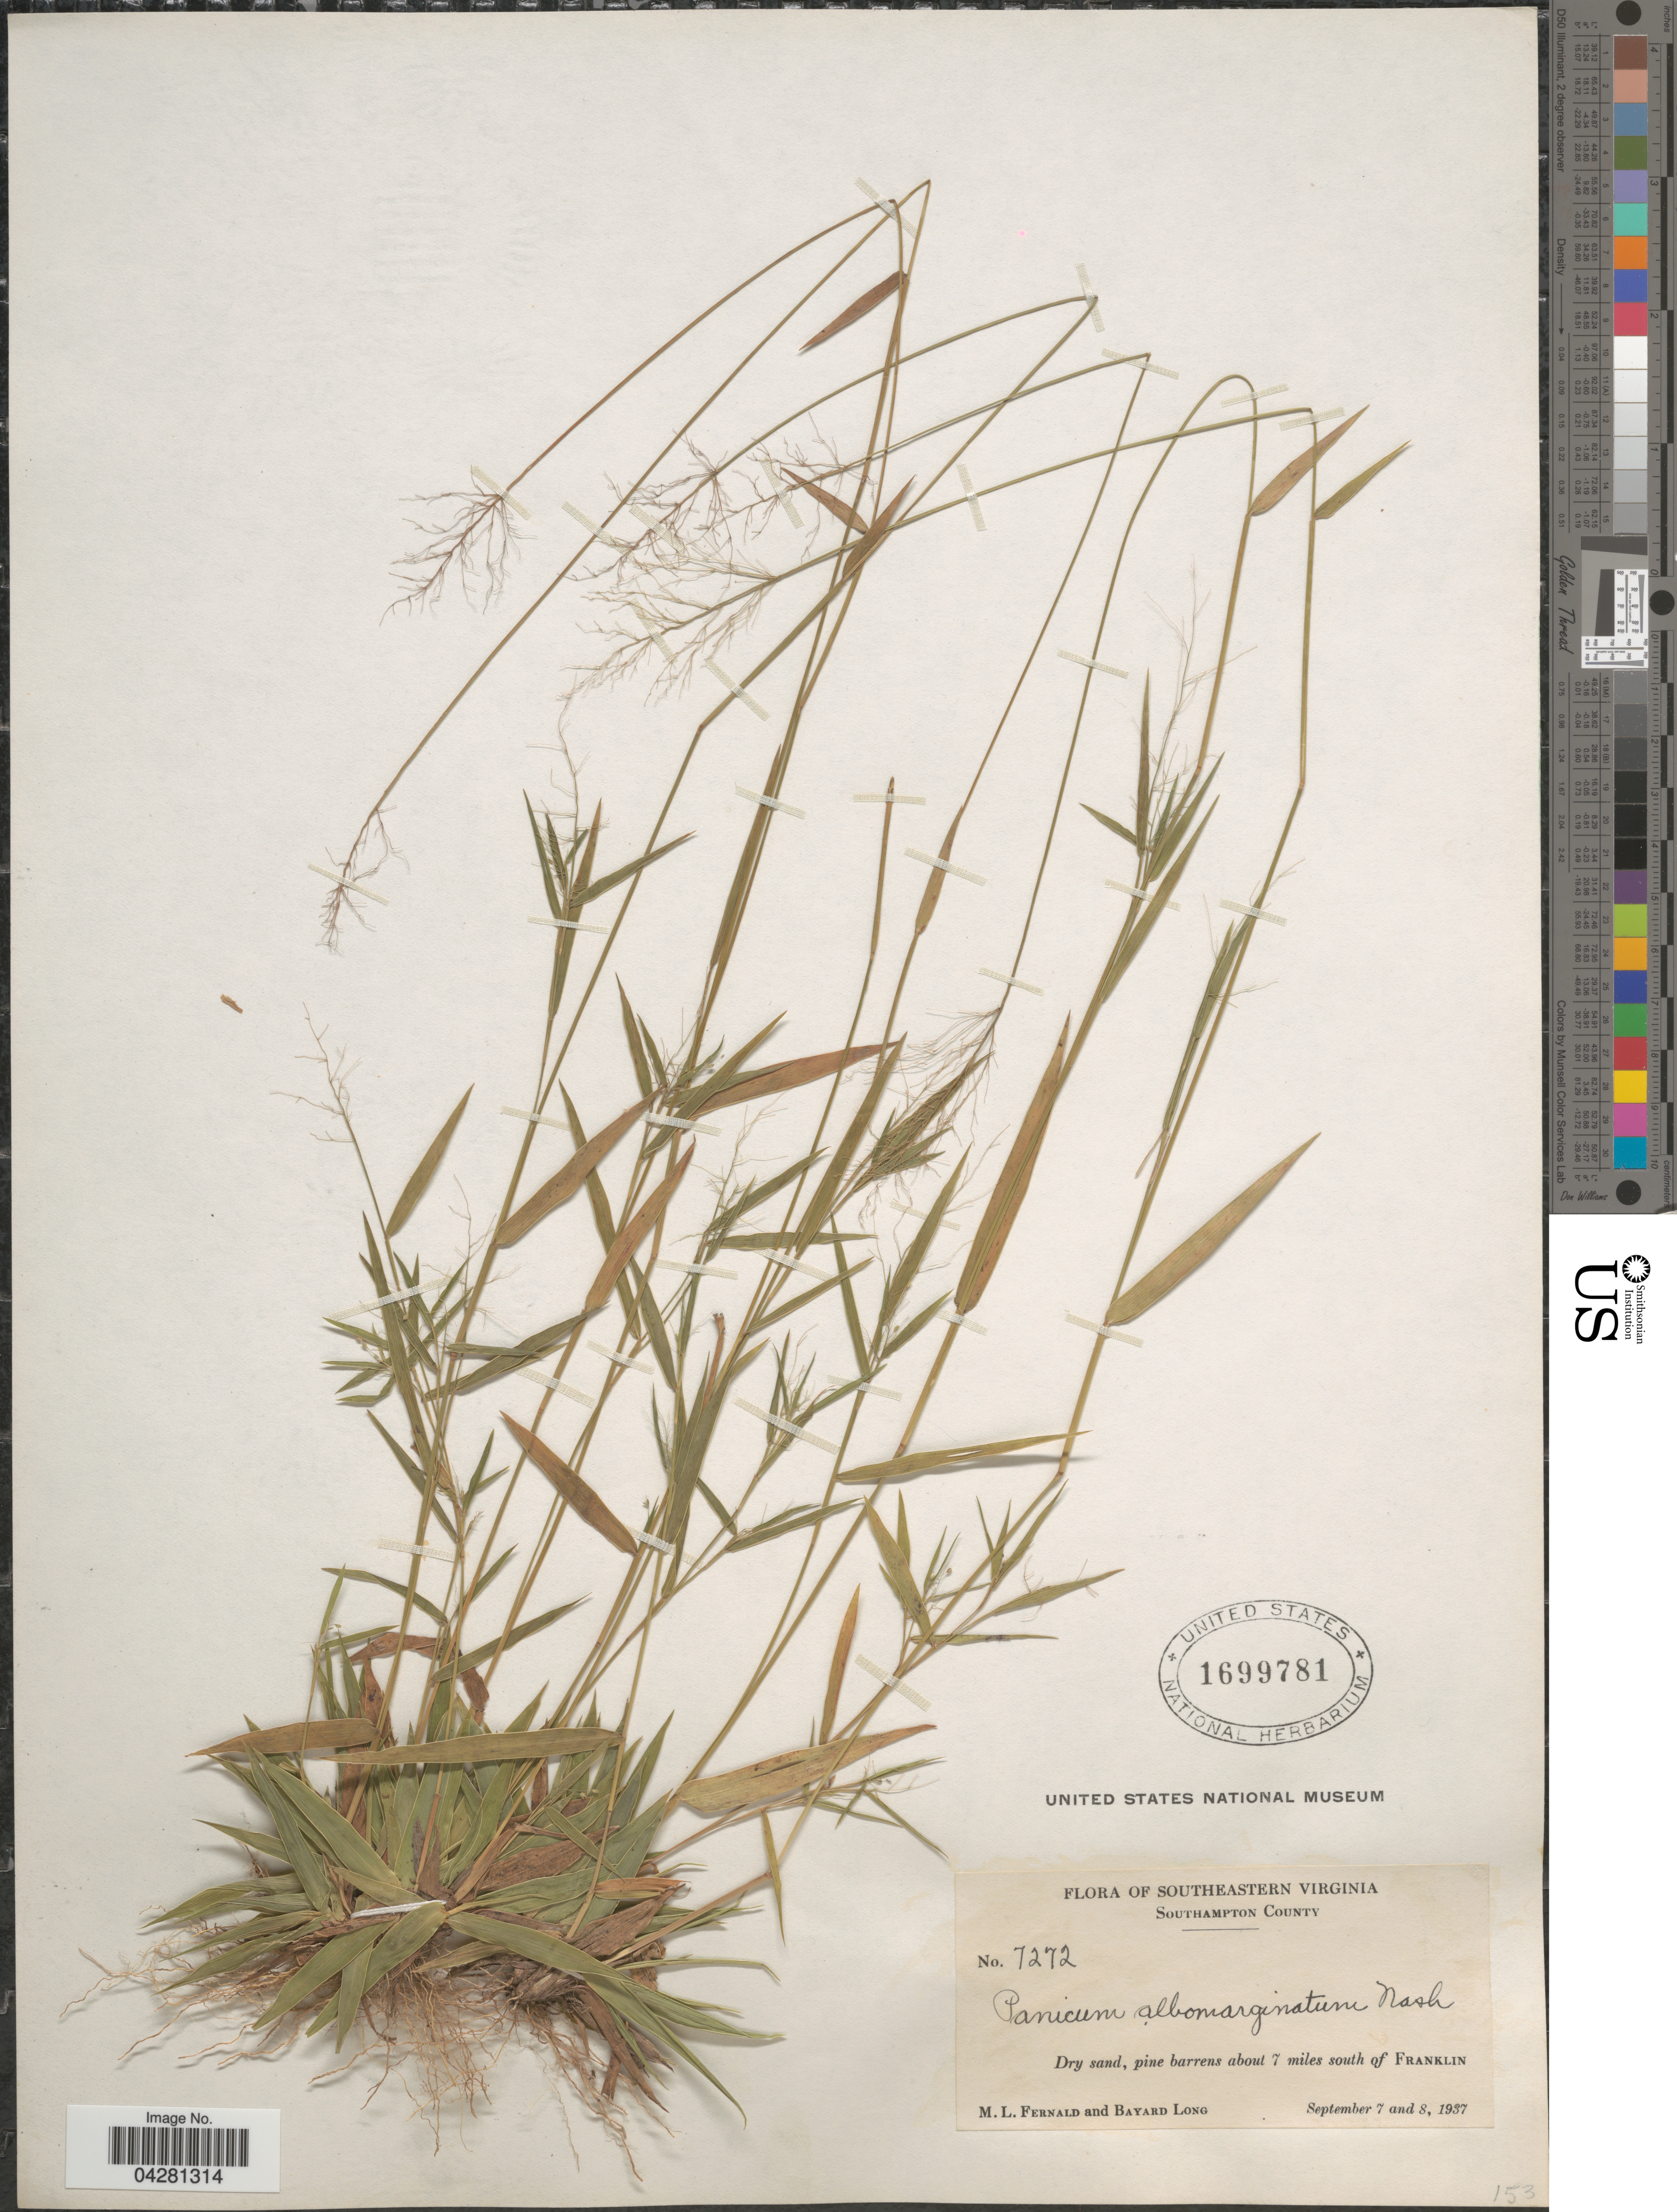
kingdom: Plantae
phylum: Tracheophyta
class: Liliopsida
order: Poales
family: Poaceae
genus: Dichanthelium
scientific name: Dichanthelium dichotomum var. unciphyllum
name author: (Trin.) Davidse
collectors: M. L. Fernald & B. Long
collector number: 7272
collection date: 1937-09-07/1937-09-08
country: United States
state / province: Virginia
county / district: Southampton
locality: Southeastern Virginia. Southampton County. Dry sand, pine barrens about 7 miles south of Franklin.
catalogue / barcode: US 1699781